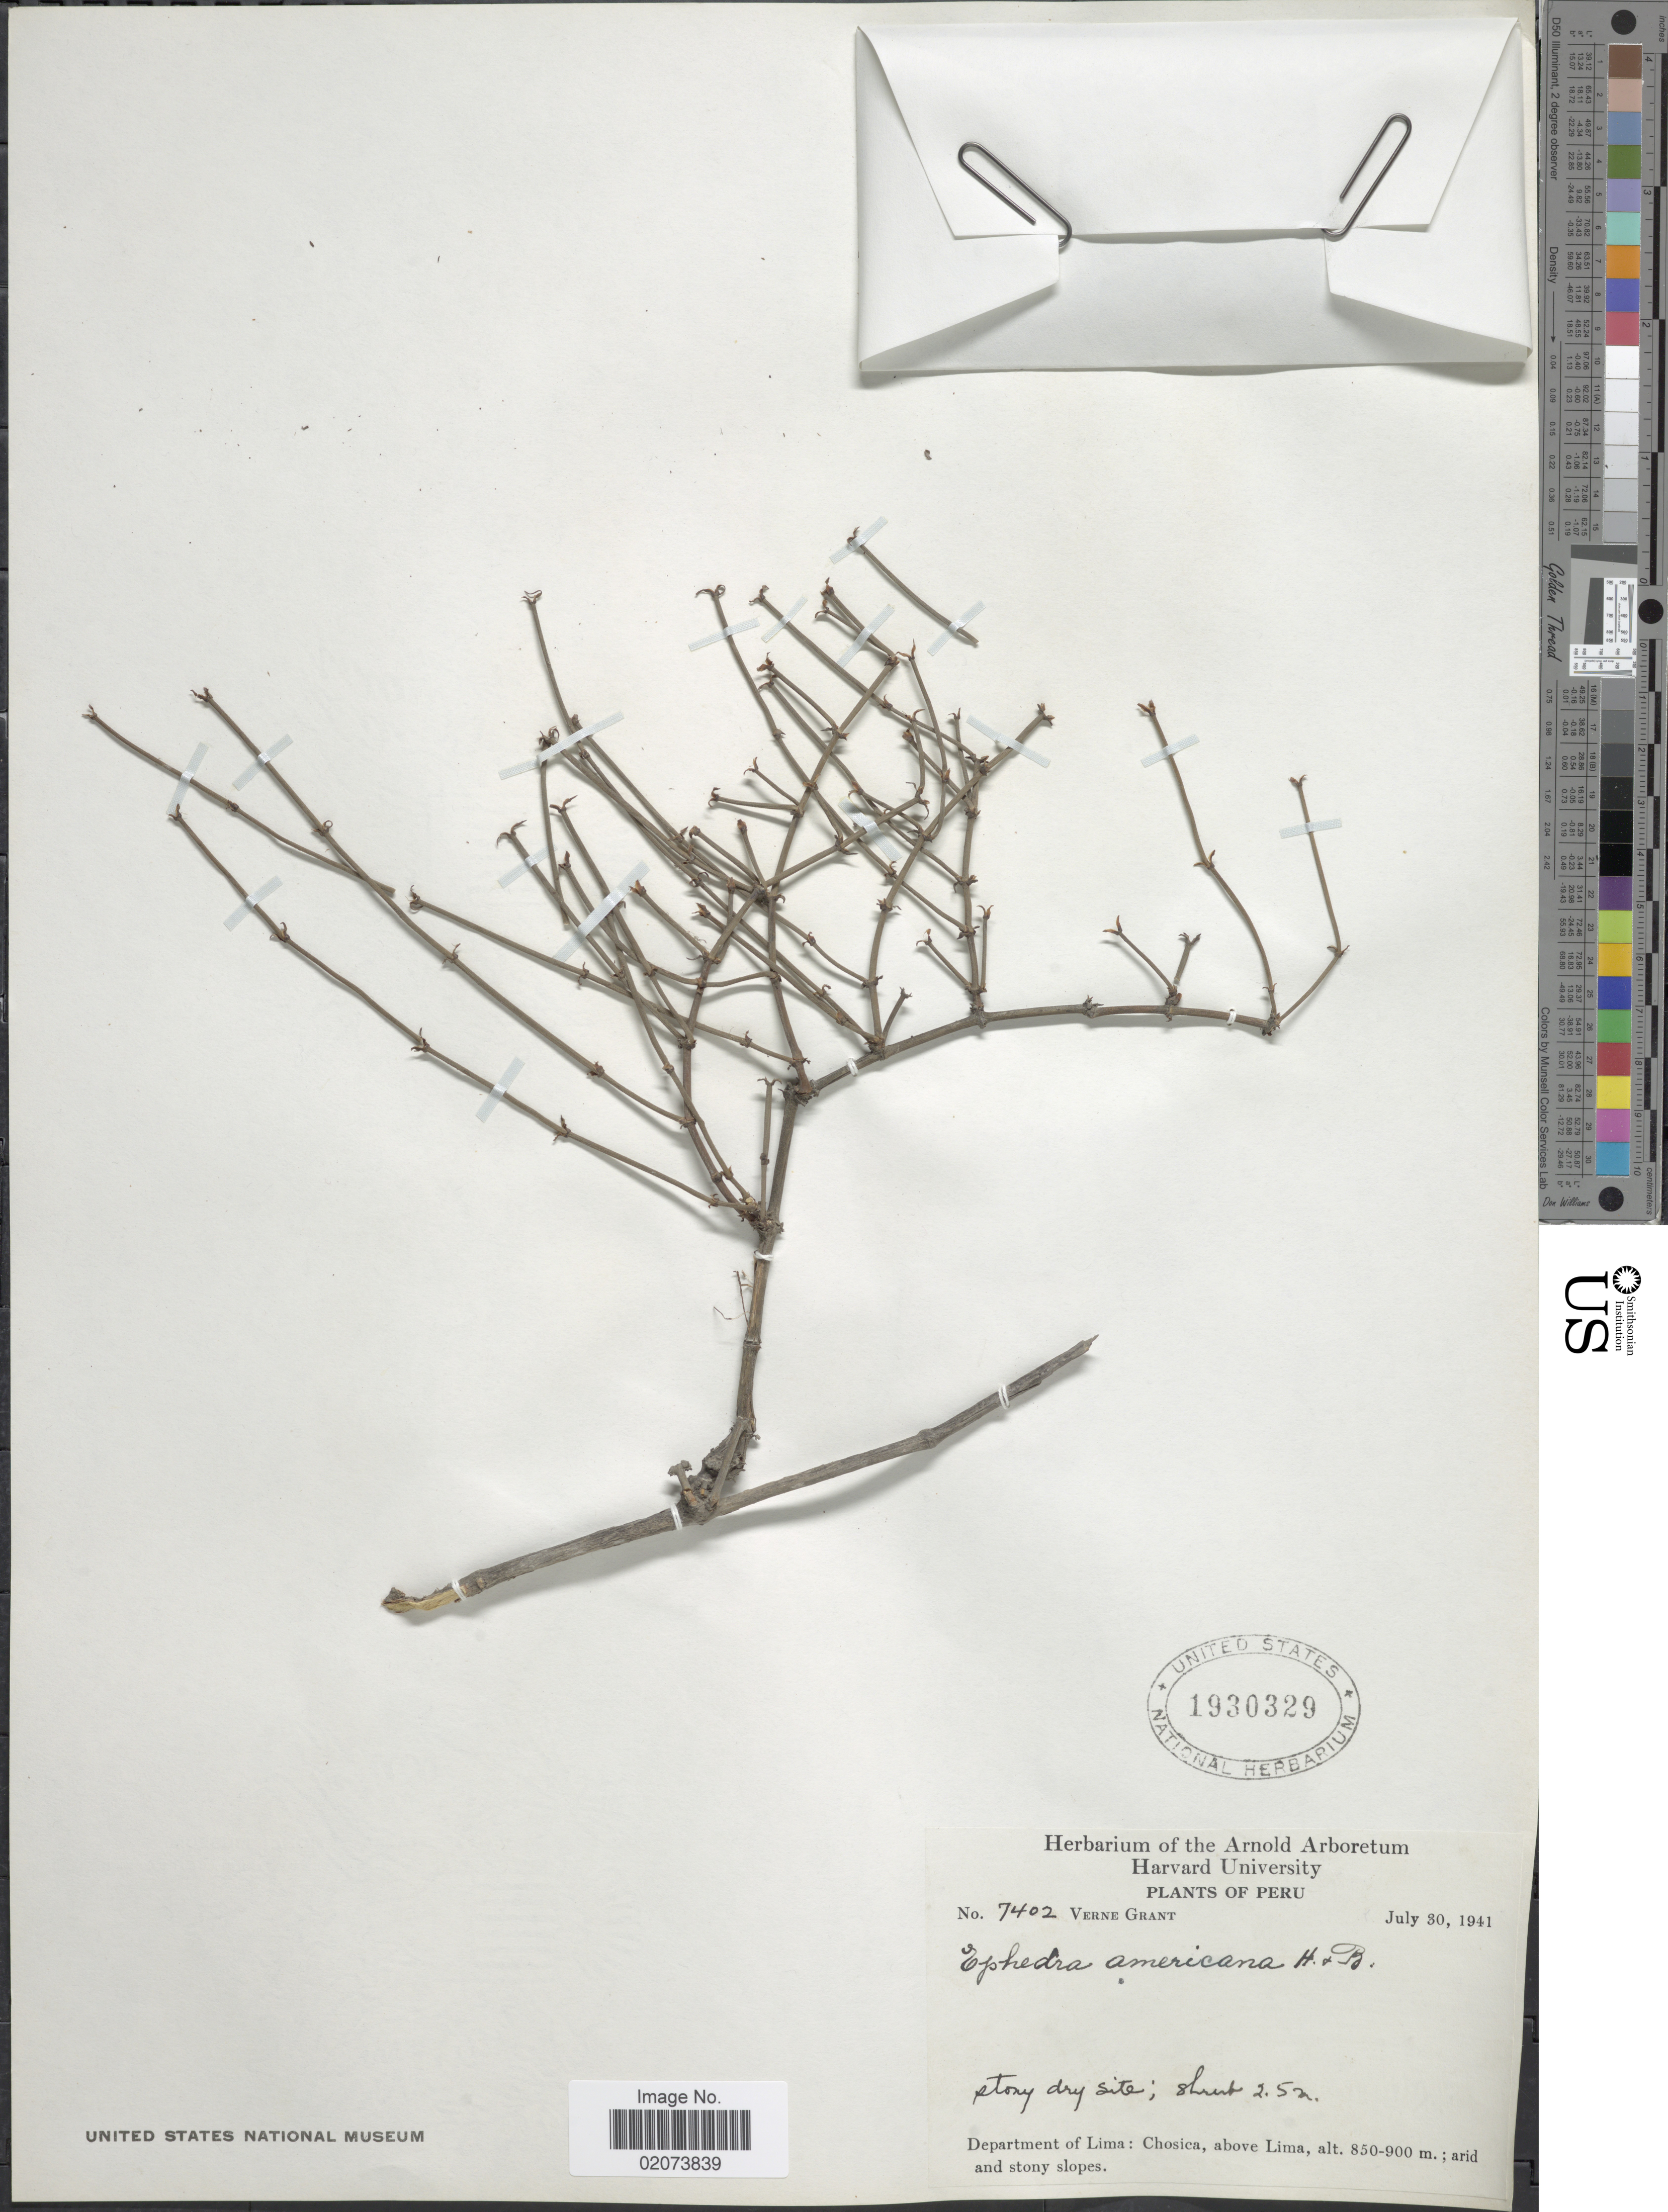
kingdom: Plantae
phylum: Tracheophyta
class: Gnetopsida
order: Ephedrales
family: Ephedraceae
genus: Ephedra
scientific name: Ephedra americana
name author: Humb. & Bonpl. ex Willd.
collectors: V. Grant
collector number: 7402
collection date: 1941-07-30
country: Peru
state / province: Lima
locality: Department of Lima: Chosica, above Lima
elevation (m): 850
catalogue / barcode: US 1930329